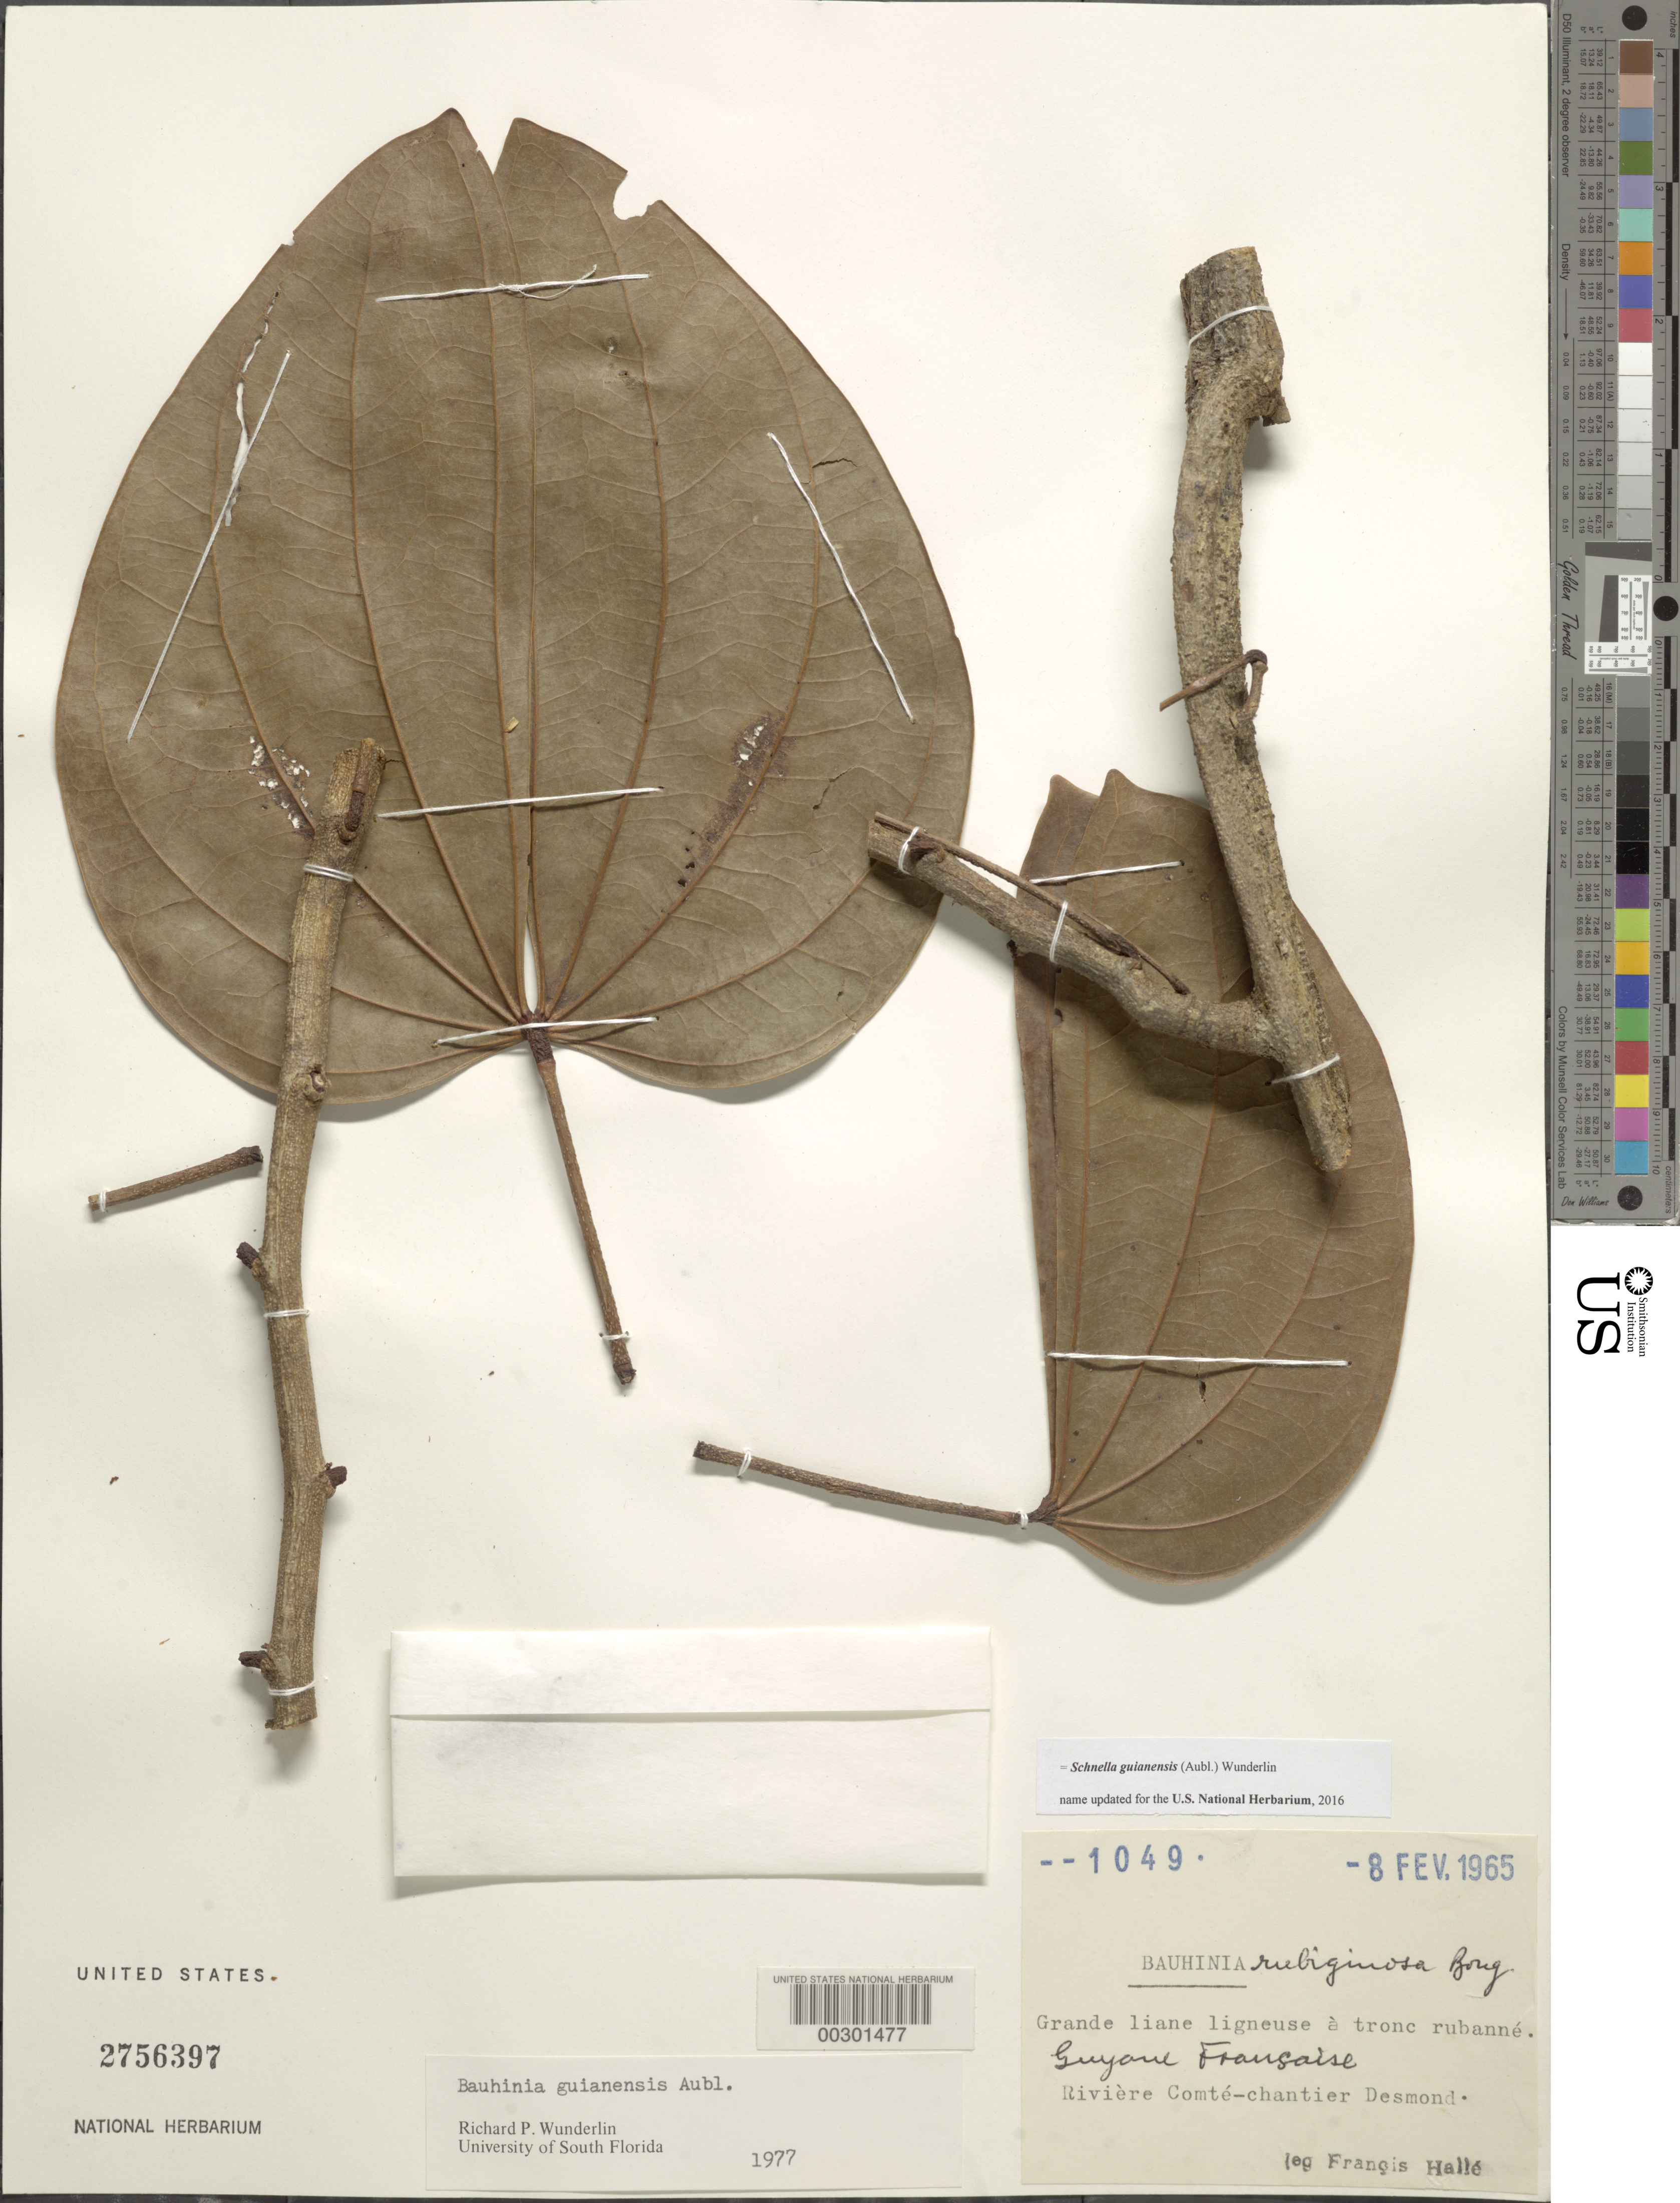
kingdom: Plantae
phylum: Tracheophyta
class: Magnoliopsida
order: Fabales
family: Fabaceae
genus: Schnella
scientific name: Schnella guianensis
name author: (Aubl.) Wunderlin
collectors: F. Hallé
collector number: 1049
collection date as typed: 08 Feb 1965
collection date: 1965-02-08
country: French Guiana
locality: Riviere comte - timber or coal yard desmond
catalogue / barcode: US 2756397